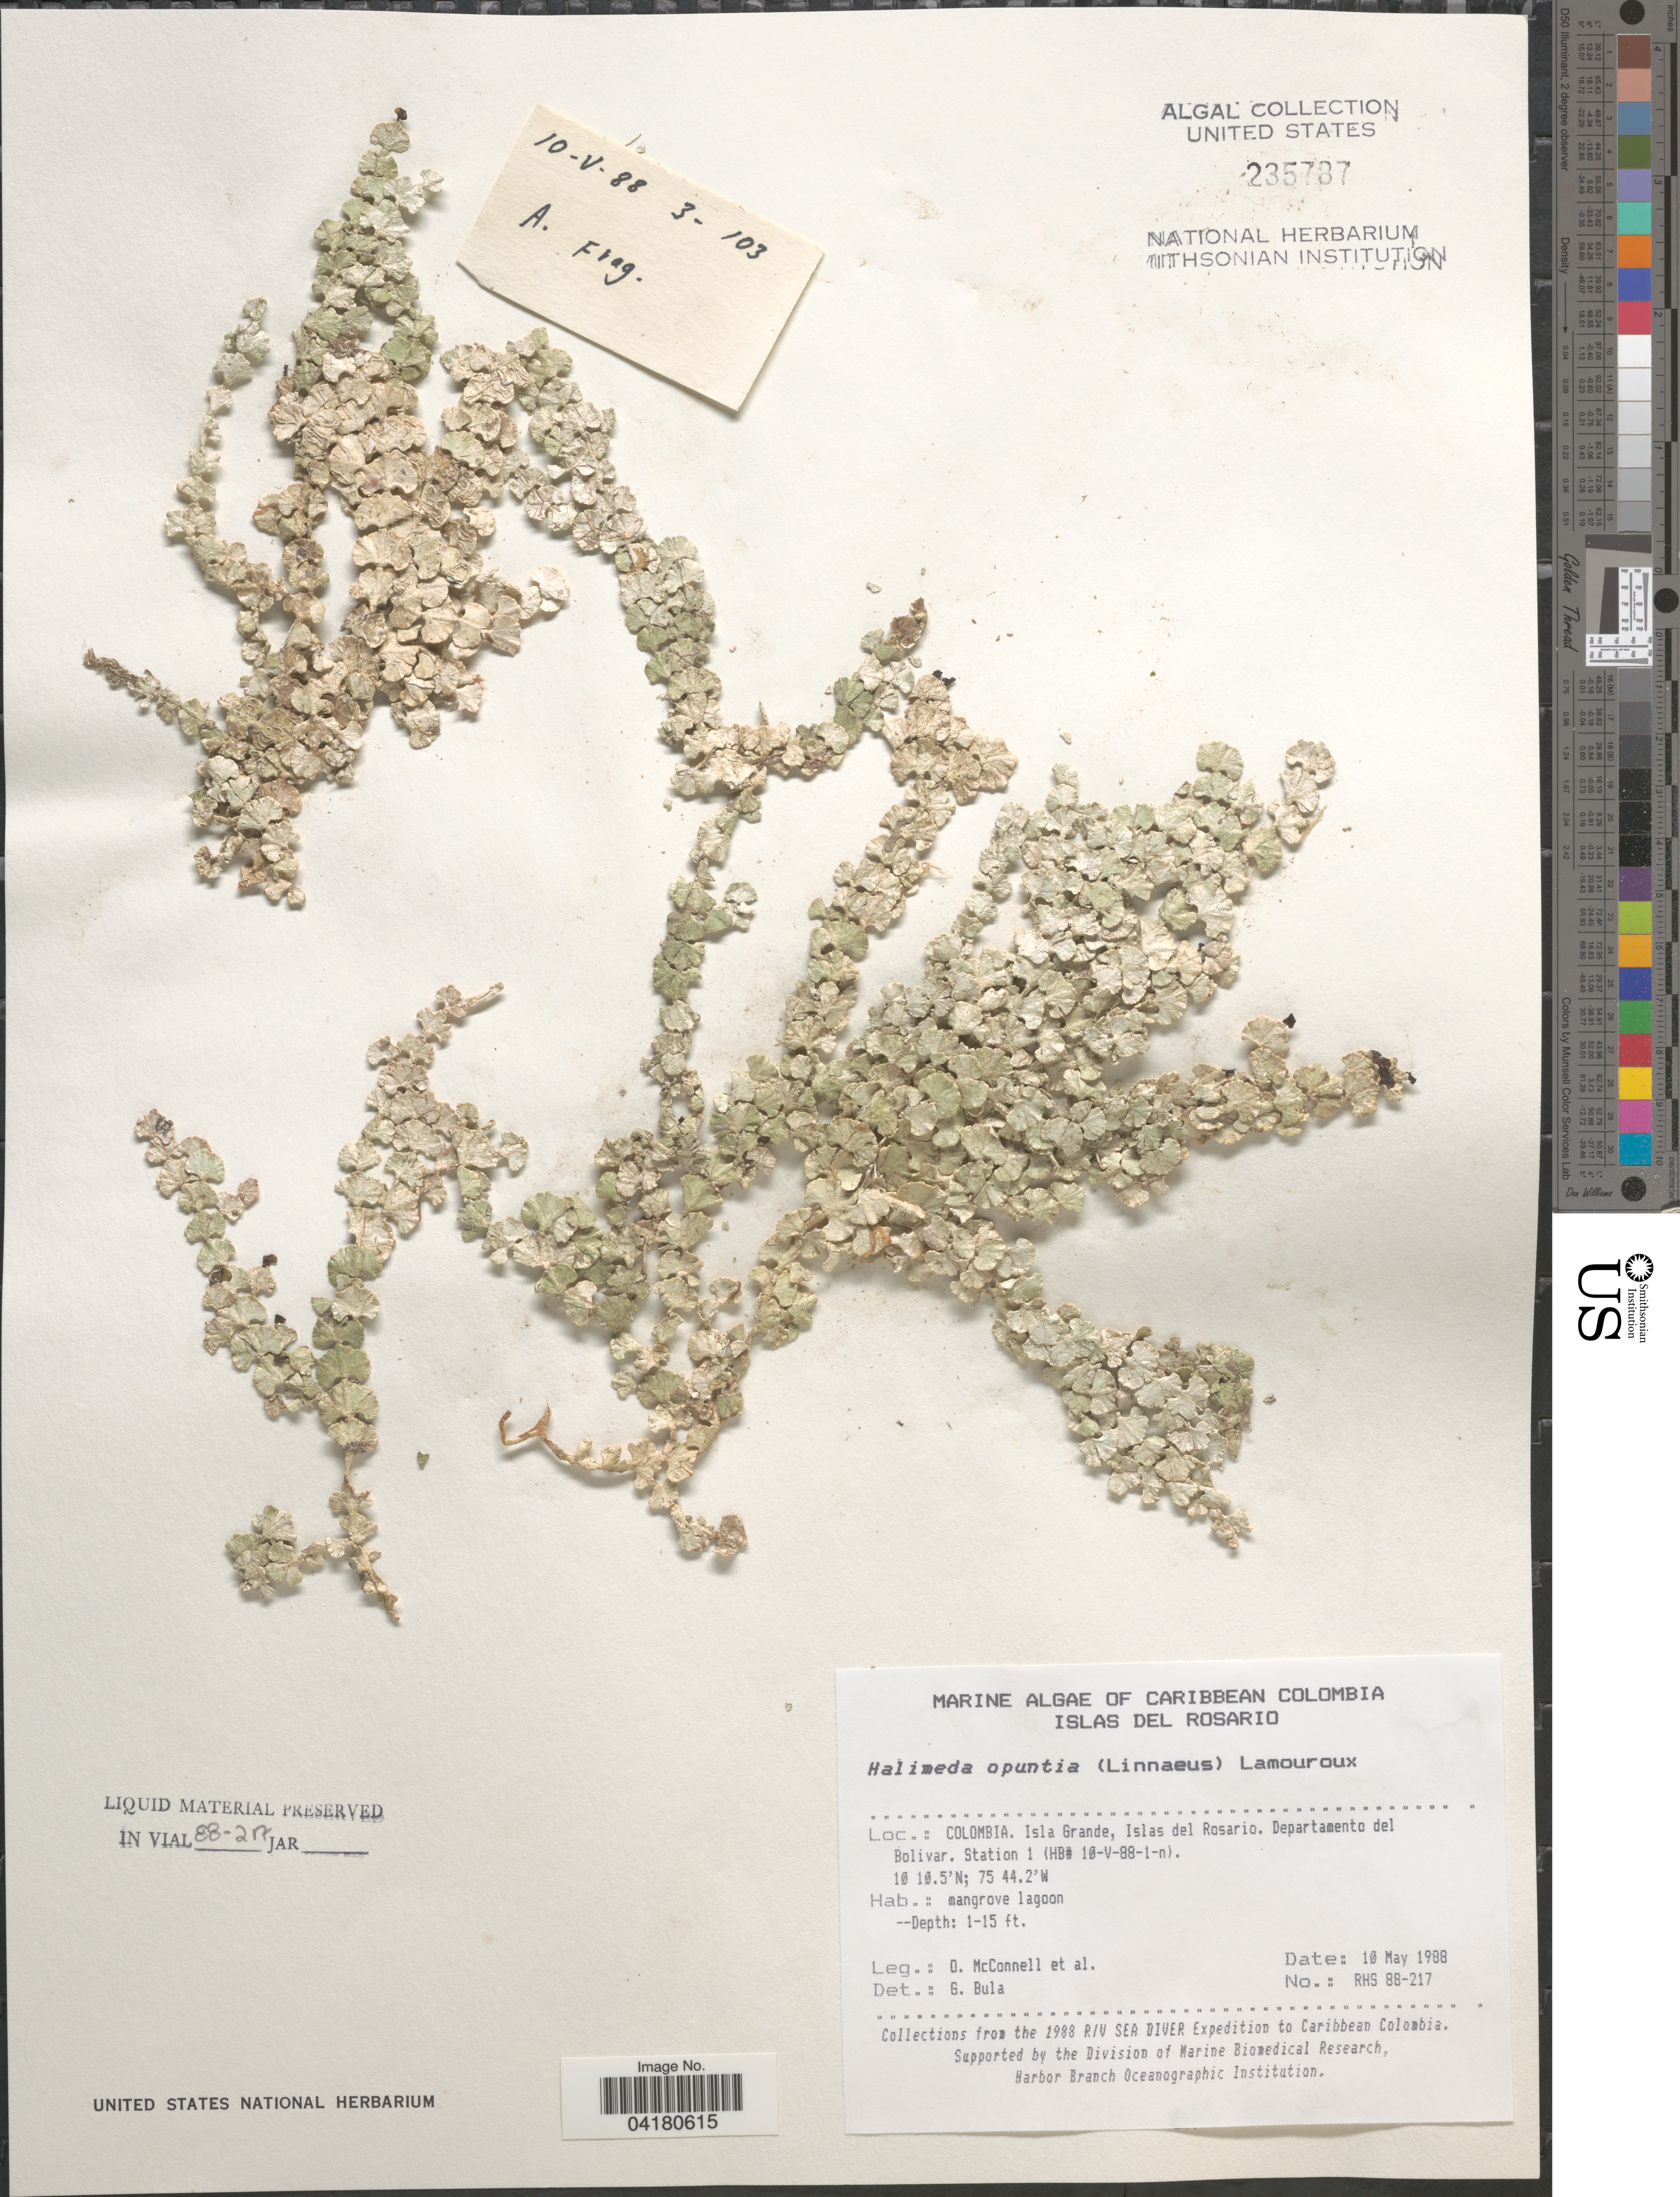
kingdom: Plantae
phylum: Chlorophyta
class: Ulvophyceae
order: Bryopsidales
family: Halimedaceae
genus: Halimeda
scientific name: Halimeda opuntia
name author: (L.) J.V.Lamouroux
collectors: O. McConnell & et al.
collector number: RHS88-217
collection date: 1988-05-10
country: Colombia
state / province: Bolívar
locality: Caribbean Colombia. Isla Grande, Islas del Rosario. Departamento del Bolivar. Station 1 (HB# 10-V-88-1-n). The 1988 R/V Sea Diver Expedition to Caribbean Colombia.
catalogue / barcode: US 235787